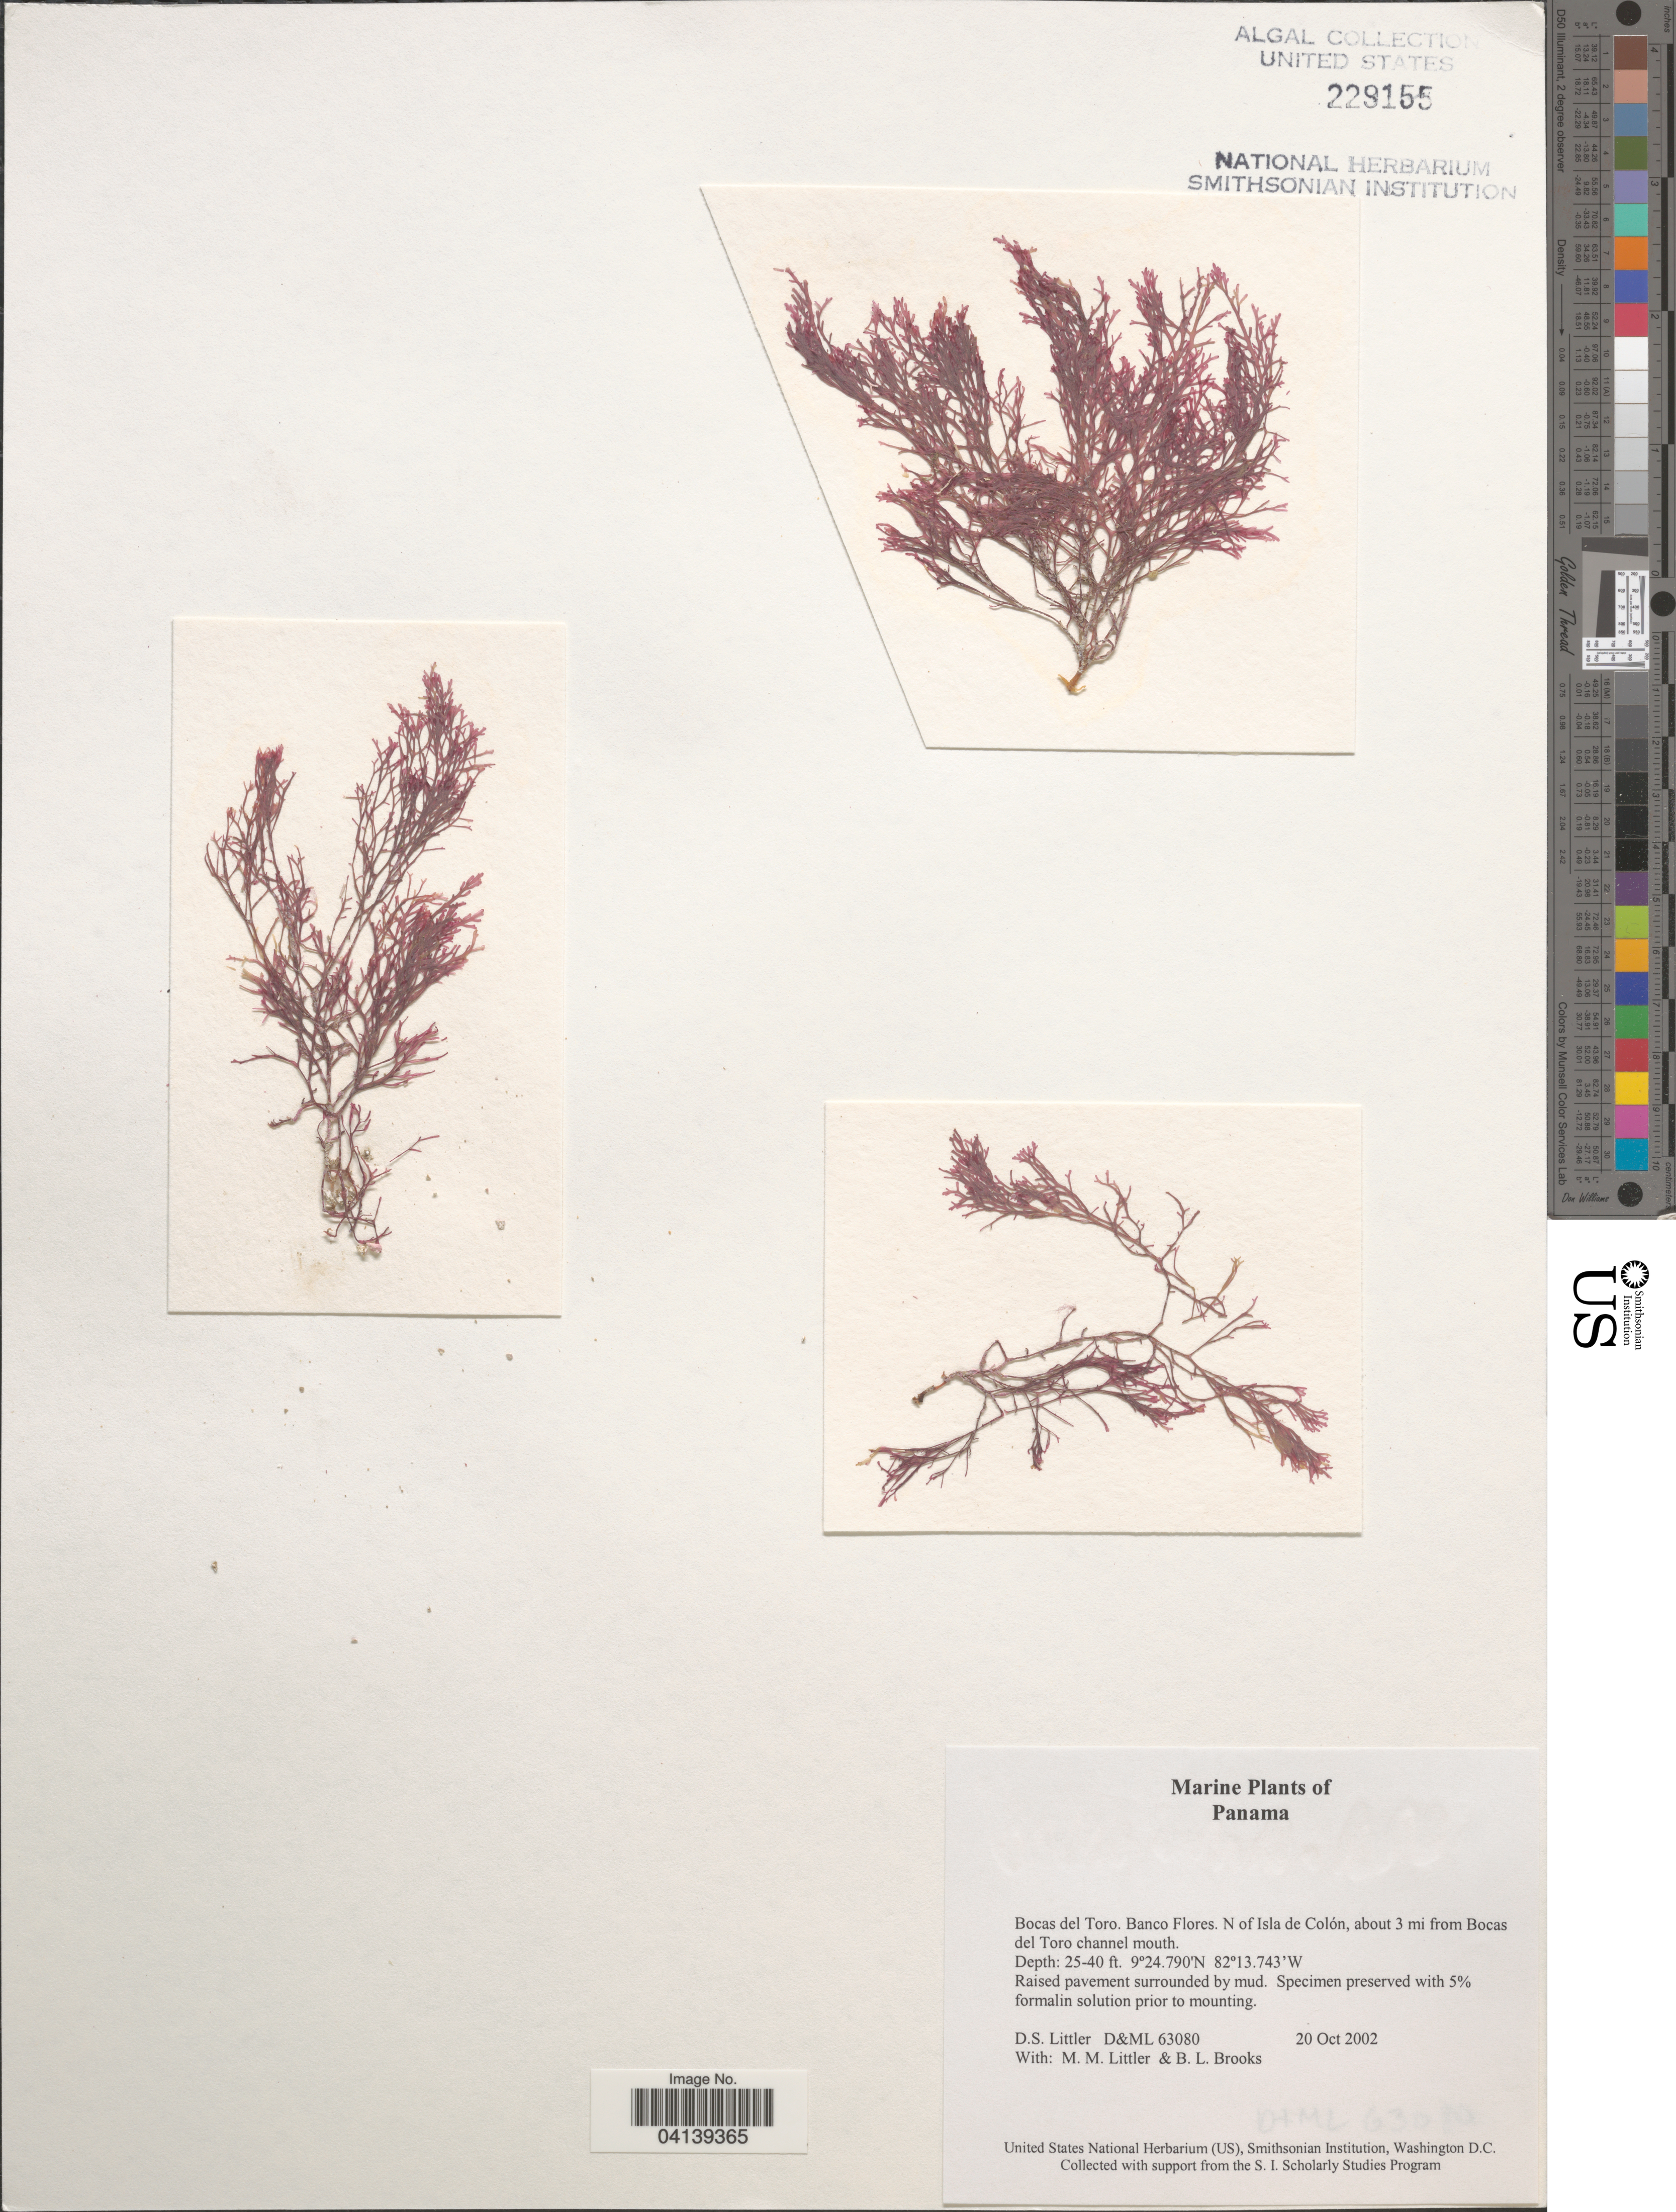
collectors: D. S. Littler & B. Brooks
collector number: D&ML63080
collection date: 2002-10-20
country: Panama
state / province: Bocas del Toro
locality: Banco Flores. N of Isla de Colón, about 3 mi from Bocas del Toro channel mouth.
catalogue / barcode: US 229155